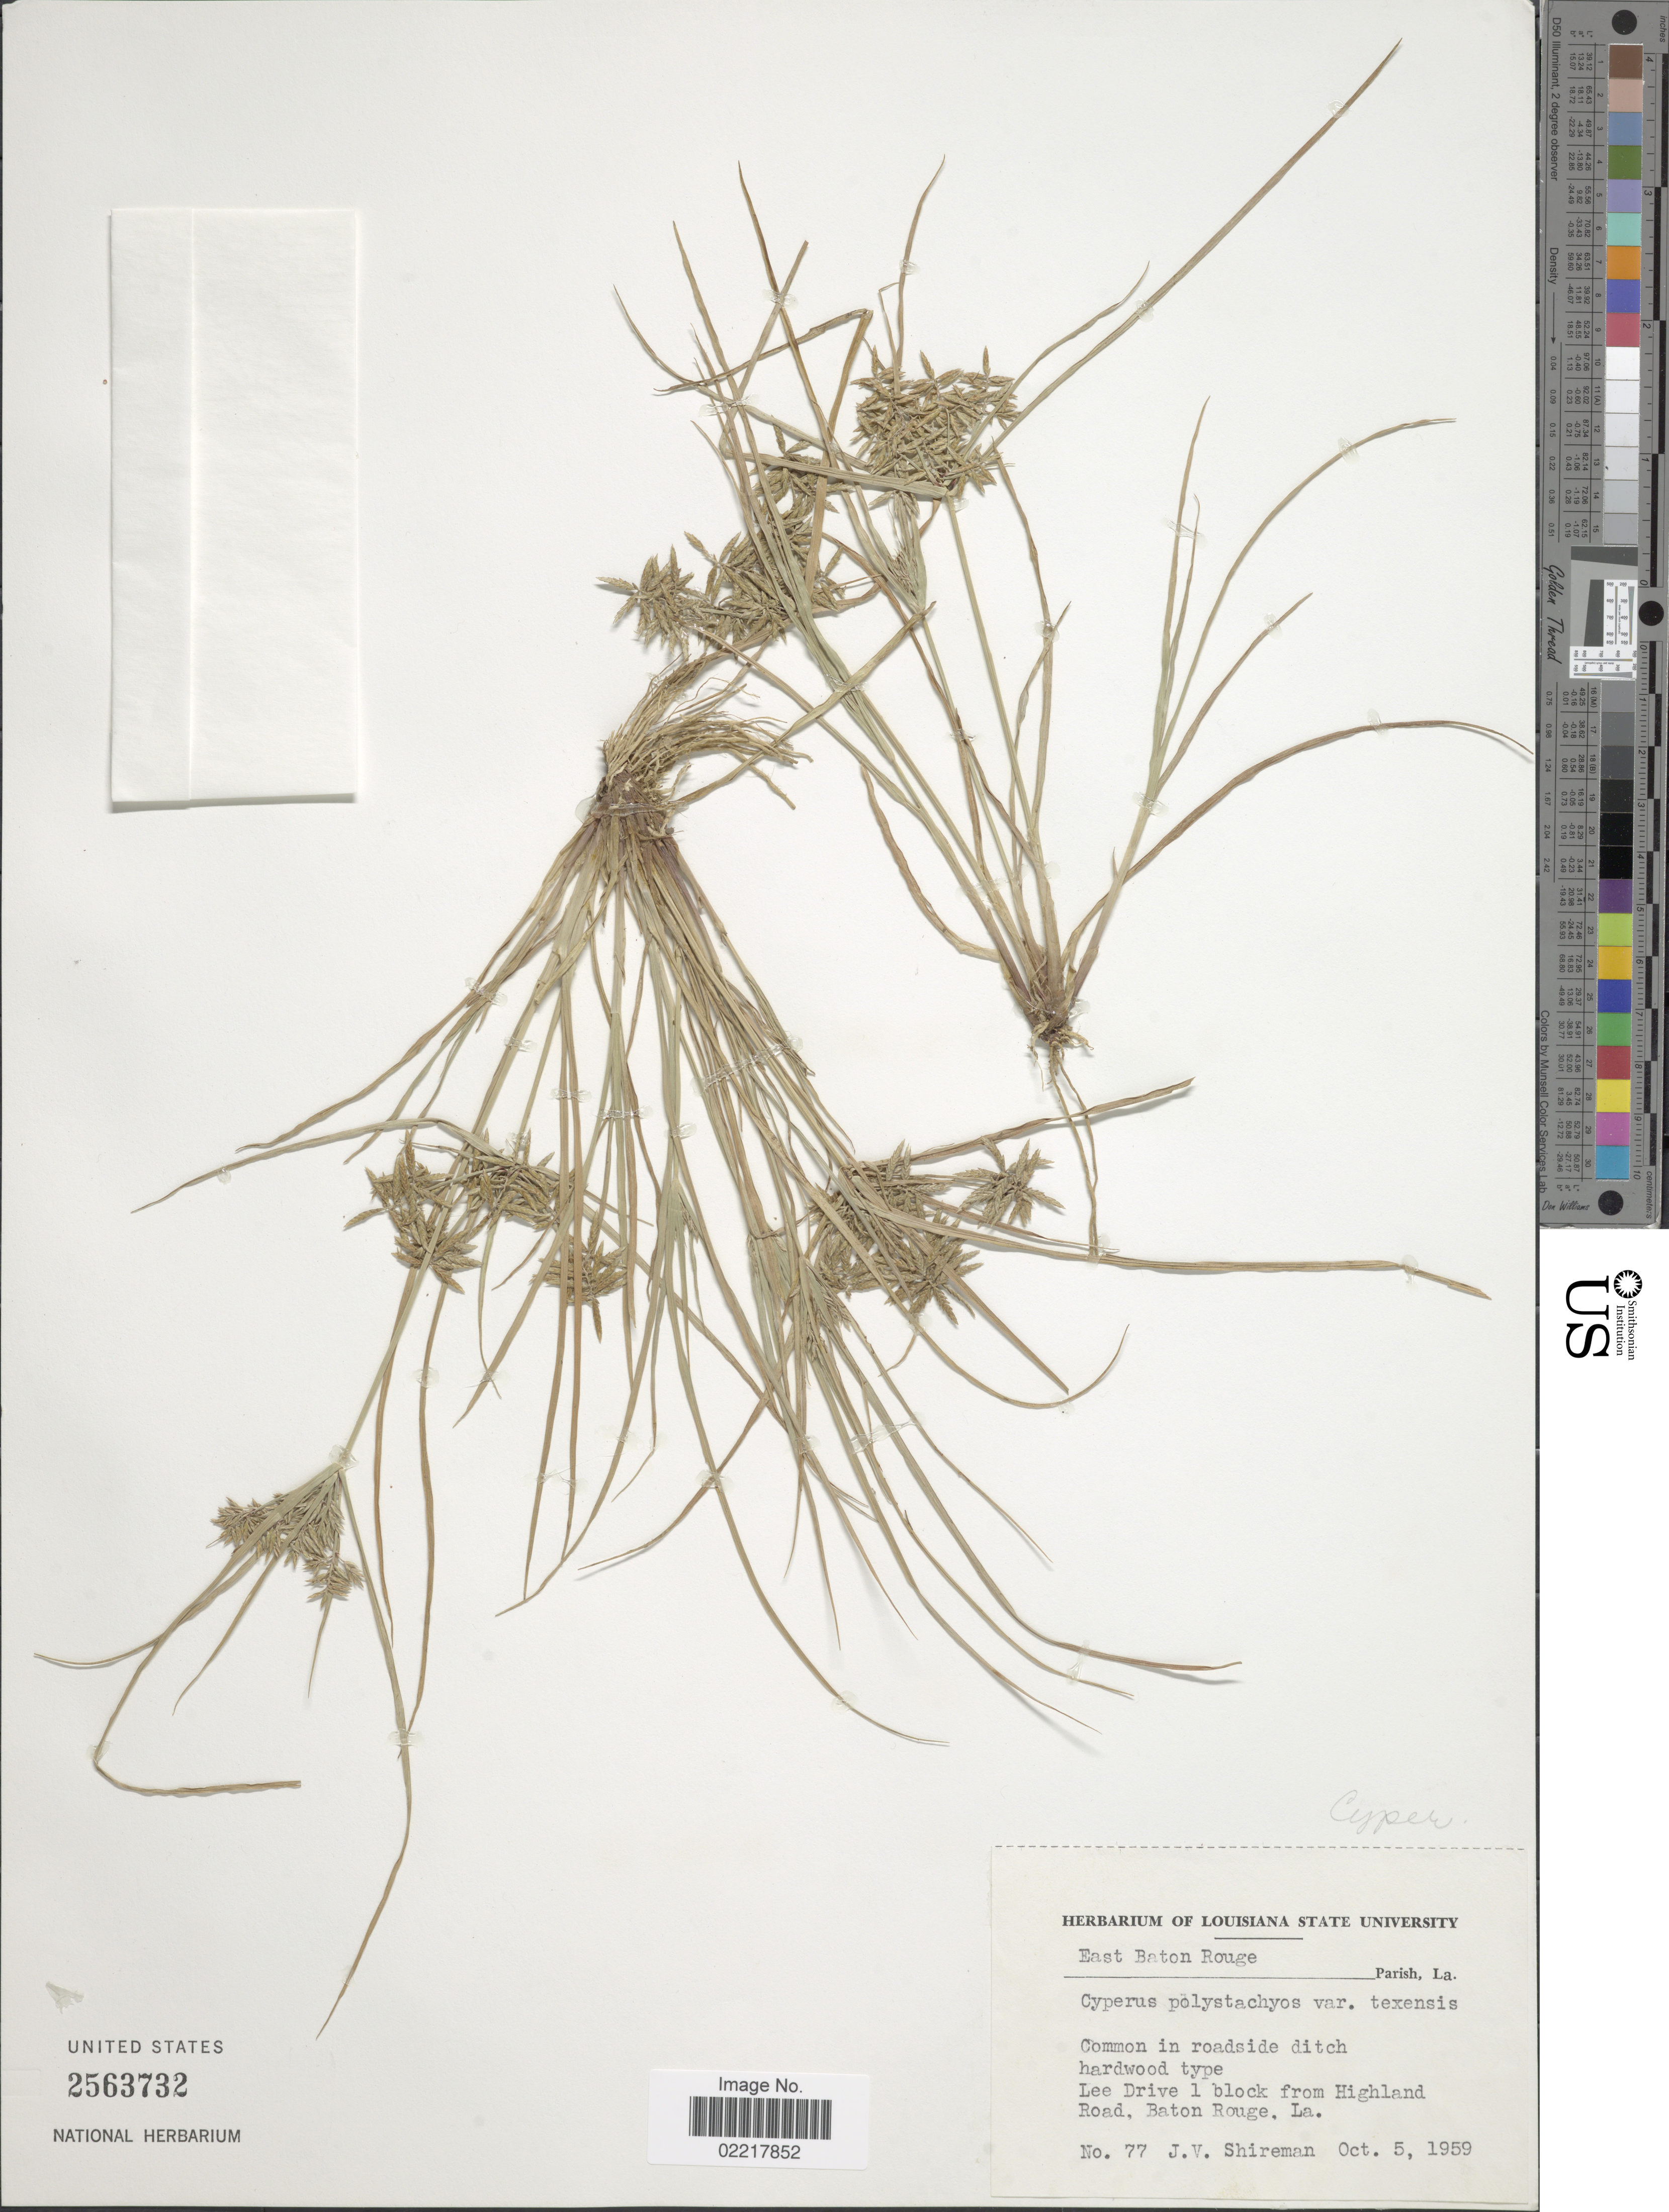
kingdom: Plantae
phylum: Tracheophyta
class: Liliopsida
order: Poales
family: Cyperaceae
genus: Cyperus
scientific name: Cyperus polystachyos var. texensis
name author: (Torr.) Fernald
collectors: J. Shireman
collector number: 77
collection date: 1959-11-05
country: United States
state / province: Louisiana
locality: East Baton Range Parish, Common in roadside ditch hardwood type, Lee Drive 1 block from Highland Road, Baton Rouge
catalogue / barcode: US 2563732